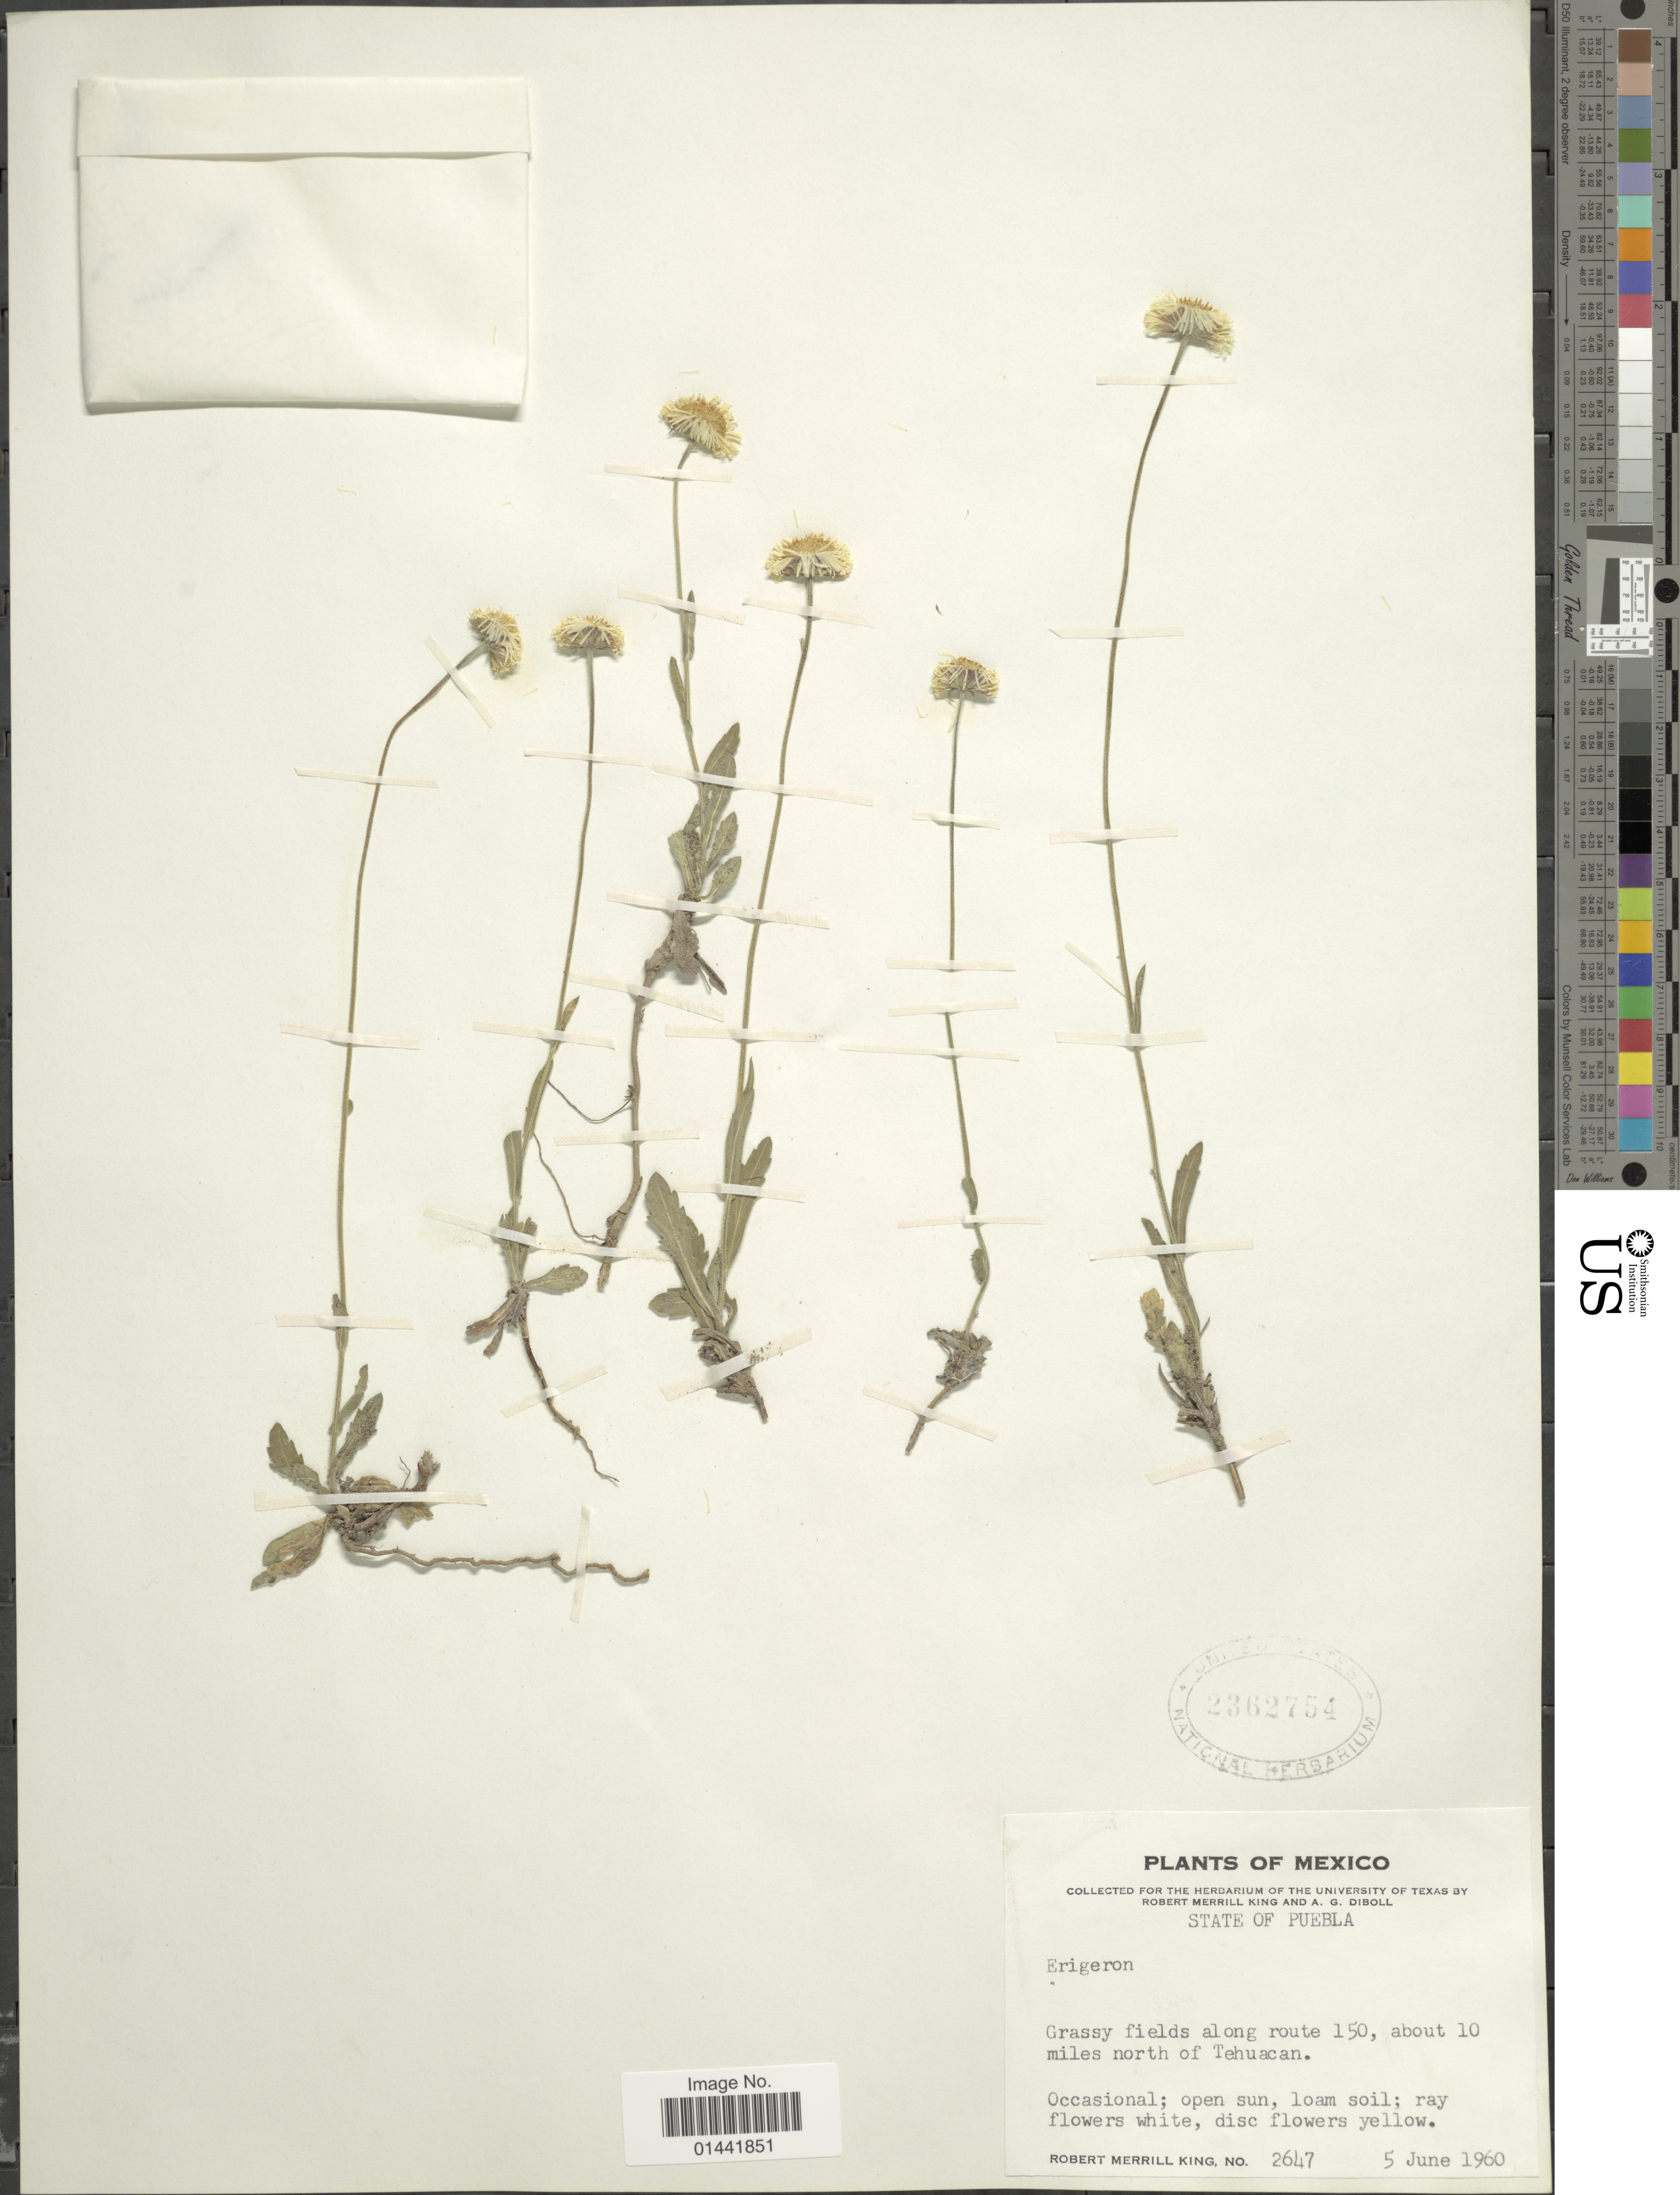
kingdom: Plantae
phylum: Tracheophyta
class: Magnoliopsida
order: Asterales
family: Asteraceae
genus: Erigeron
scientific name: Erigeron scaposus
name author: DC.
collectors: R. M. King & A. Diboll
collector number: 2647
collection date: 1960-06-05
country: Mexico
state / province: Puebla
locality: Grassy fields along route150, about 10 miles north of Tehuacan, Occasional; open sun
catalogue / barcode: US 2362754